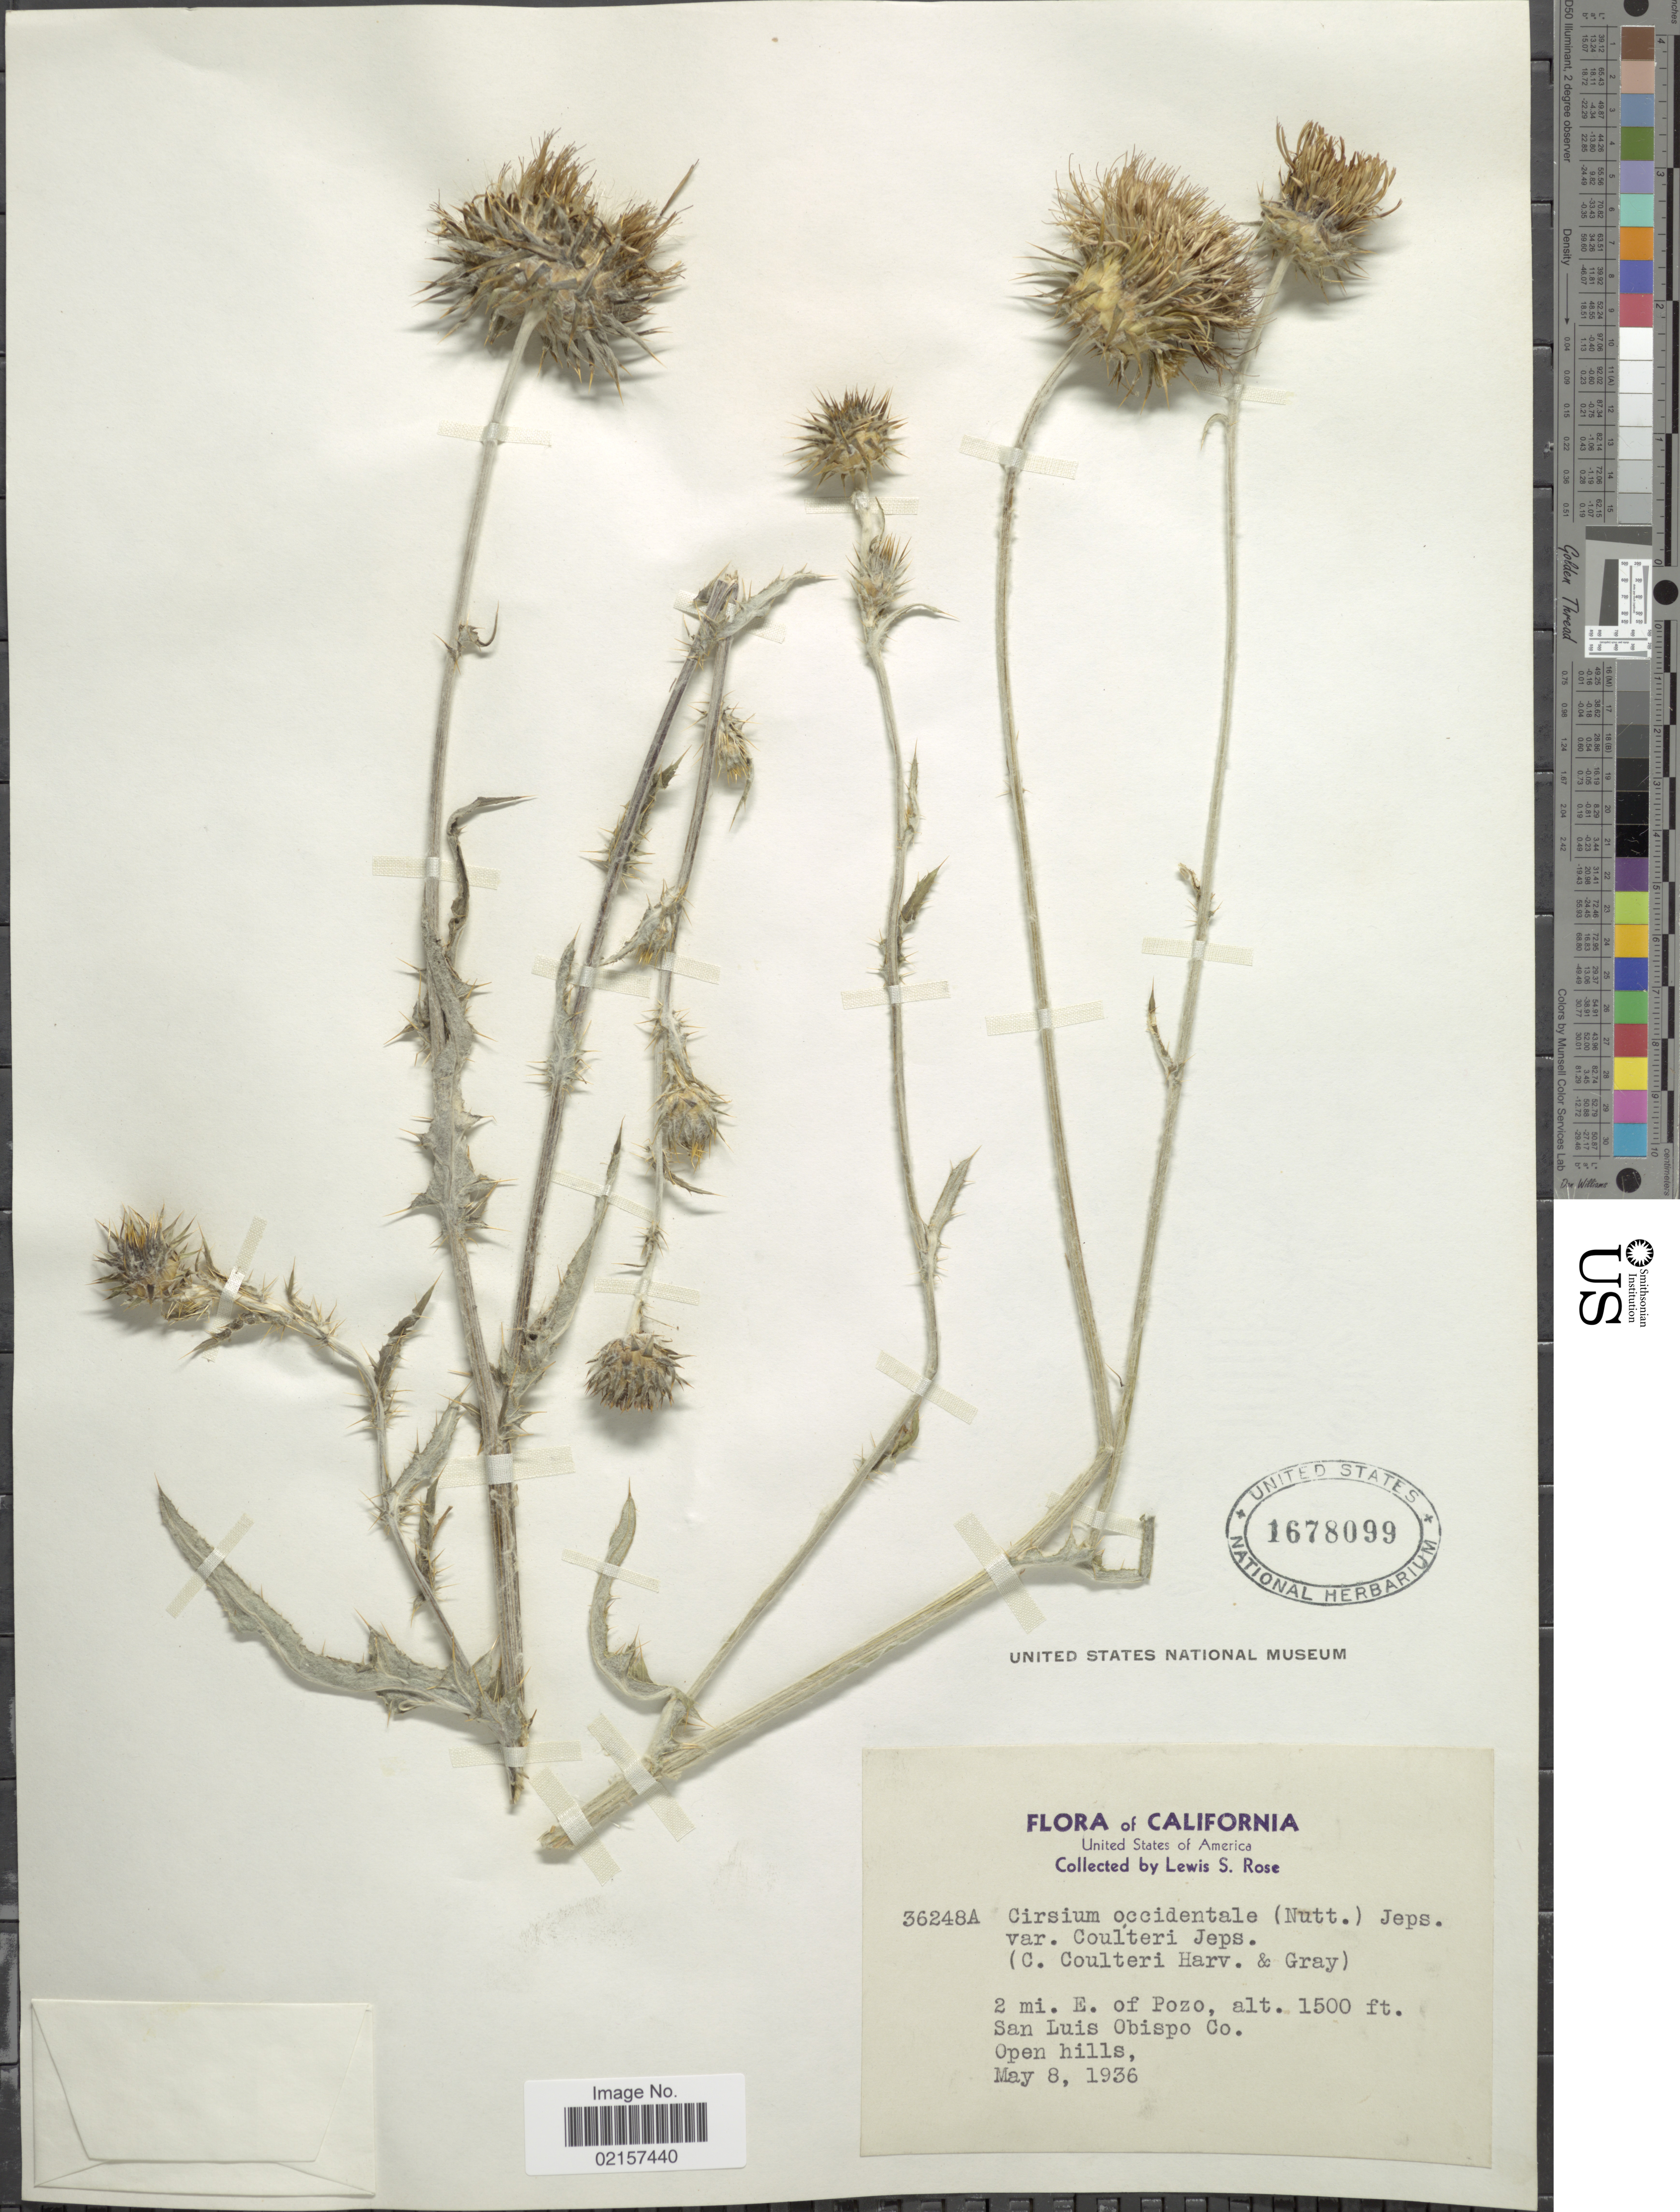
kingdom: Plantae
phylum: Tracheophyta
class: Magnoliopsida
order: Asterales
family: Asteraceae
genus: Cirsium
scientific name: Cirsium occidentale var. coulteri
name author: (Harv. & A. Gray) Jeps.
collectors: L. S. Rose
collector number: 36248A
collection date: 1936-05-08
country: United States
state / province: California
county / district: San Luis Obispo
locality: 2 mi. E. of Pozo, san Luis Obispo Co.; open hills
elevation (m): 457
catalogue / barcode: US 1678099